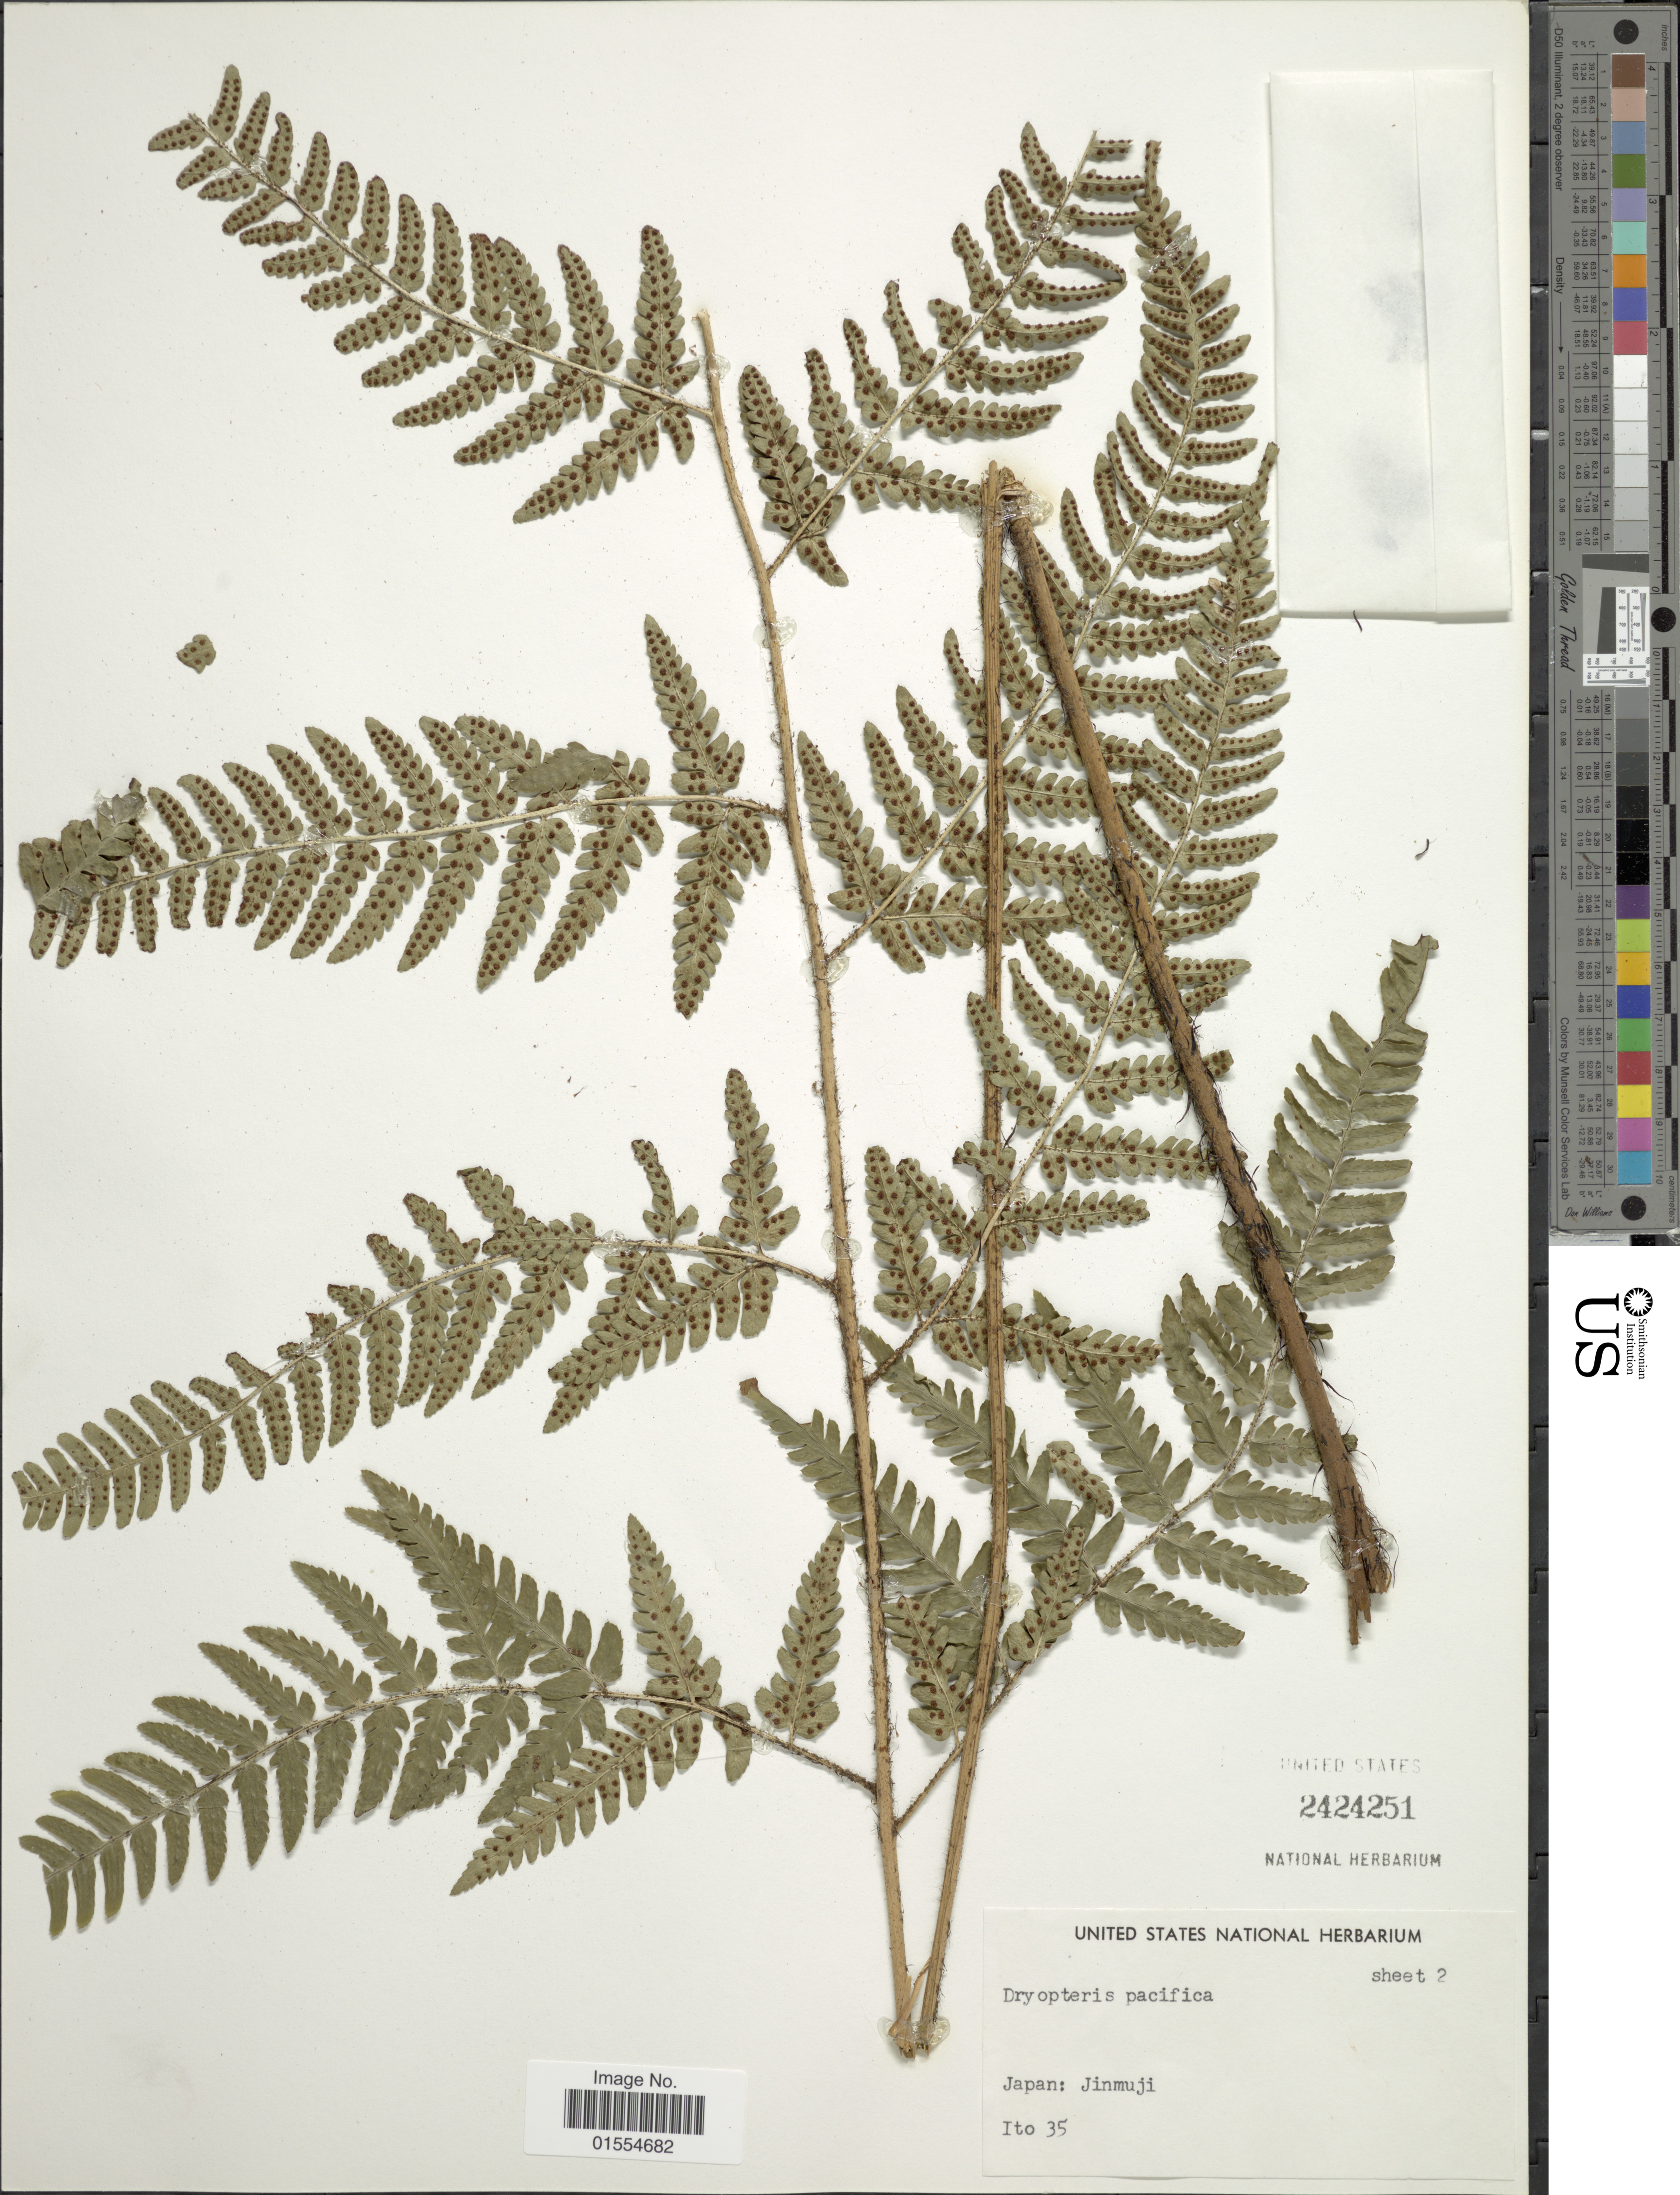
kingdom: Plantae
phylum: Tracheophyta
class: Polypodiopsida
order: Polypodiales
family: Dryopteridaceae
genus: Dryopteris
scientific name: Dryopteris pacifica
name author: (Nakai) Tagawa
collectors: -. Ito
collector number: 35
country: Japan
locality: Japan: Jinmuji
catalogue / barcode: US 2424251